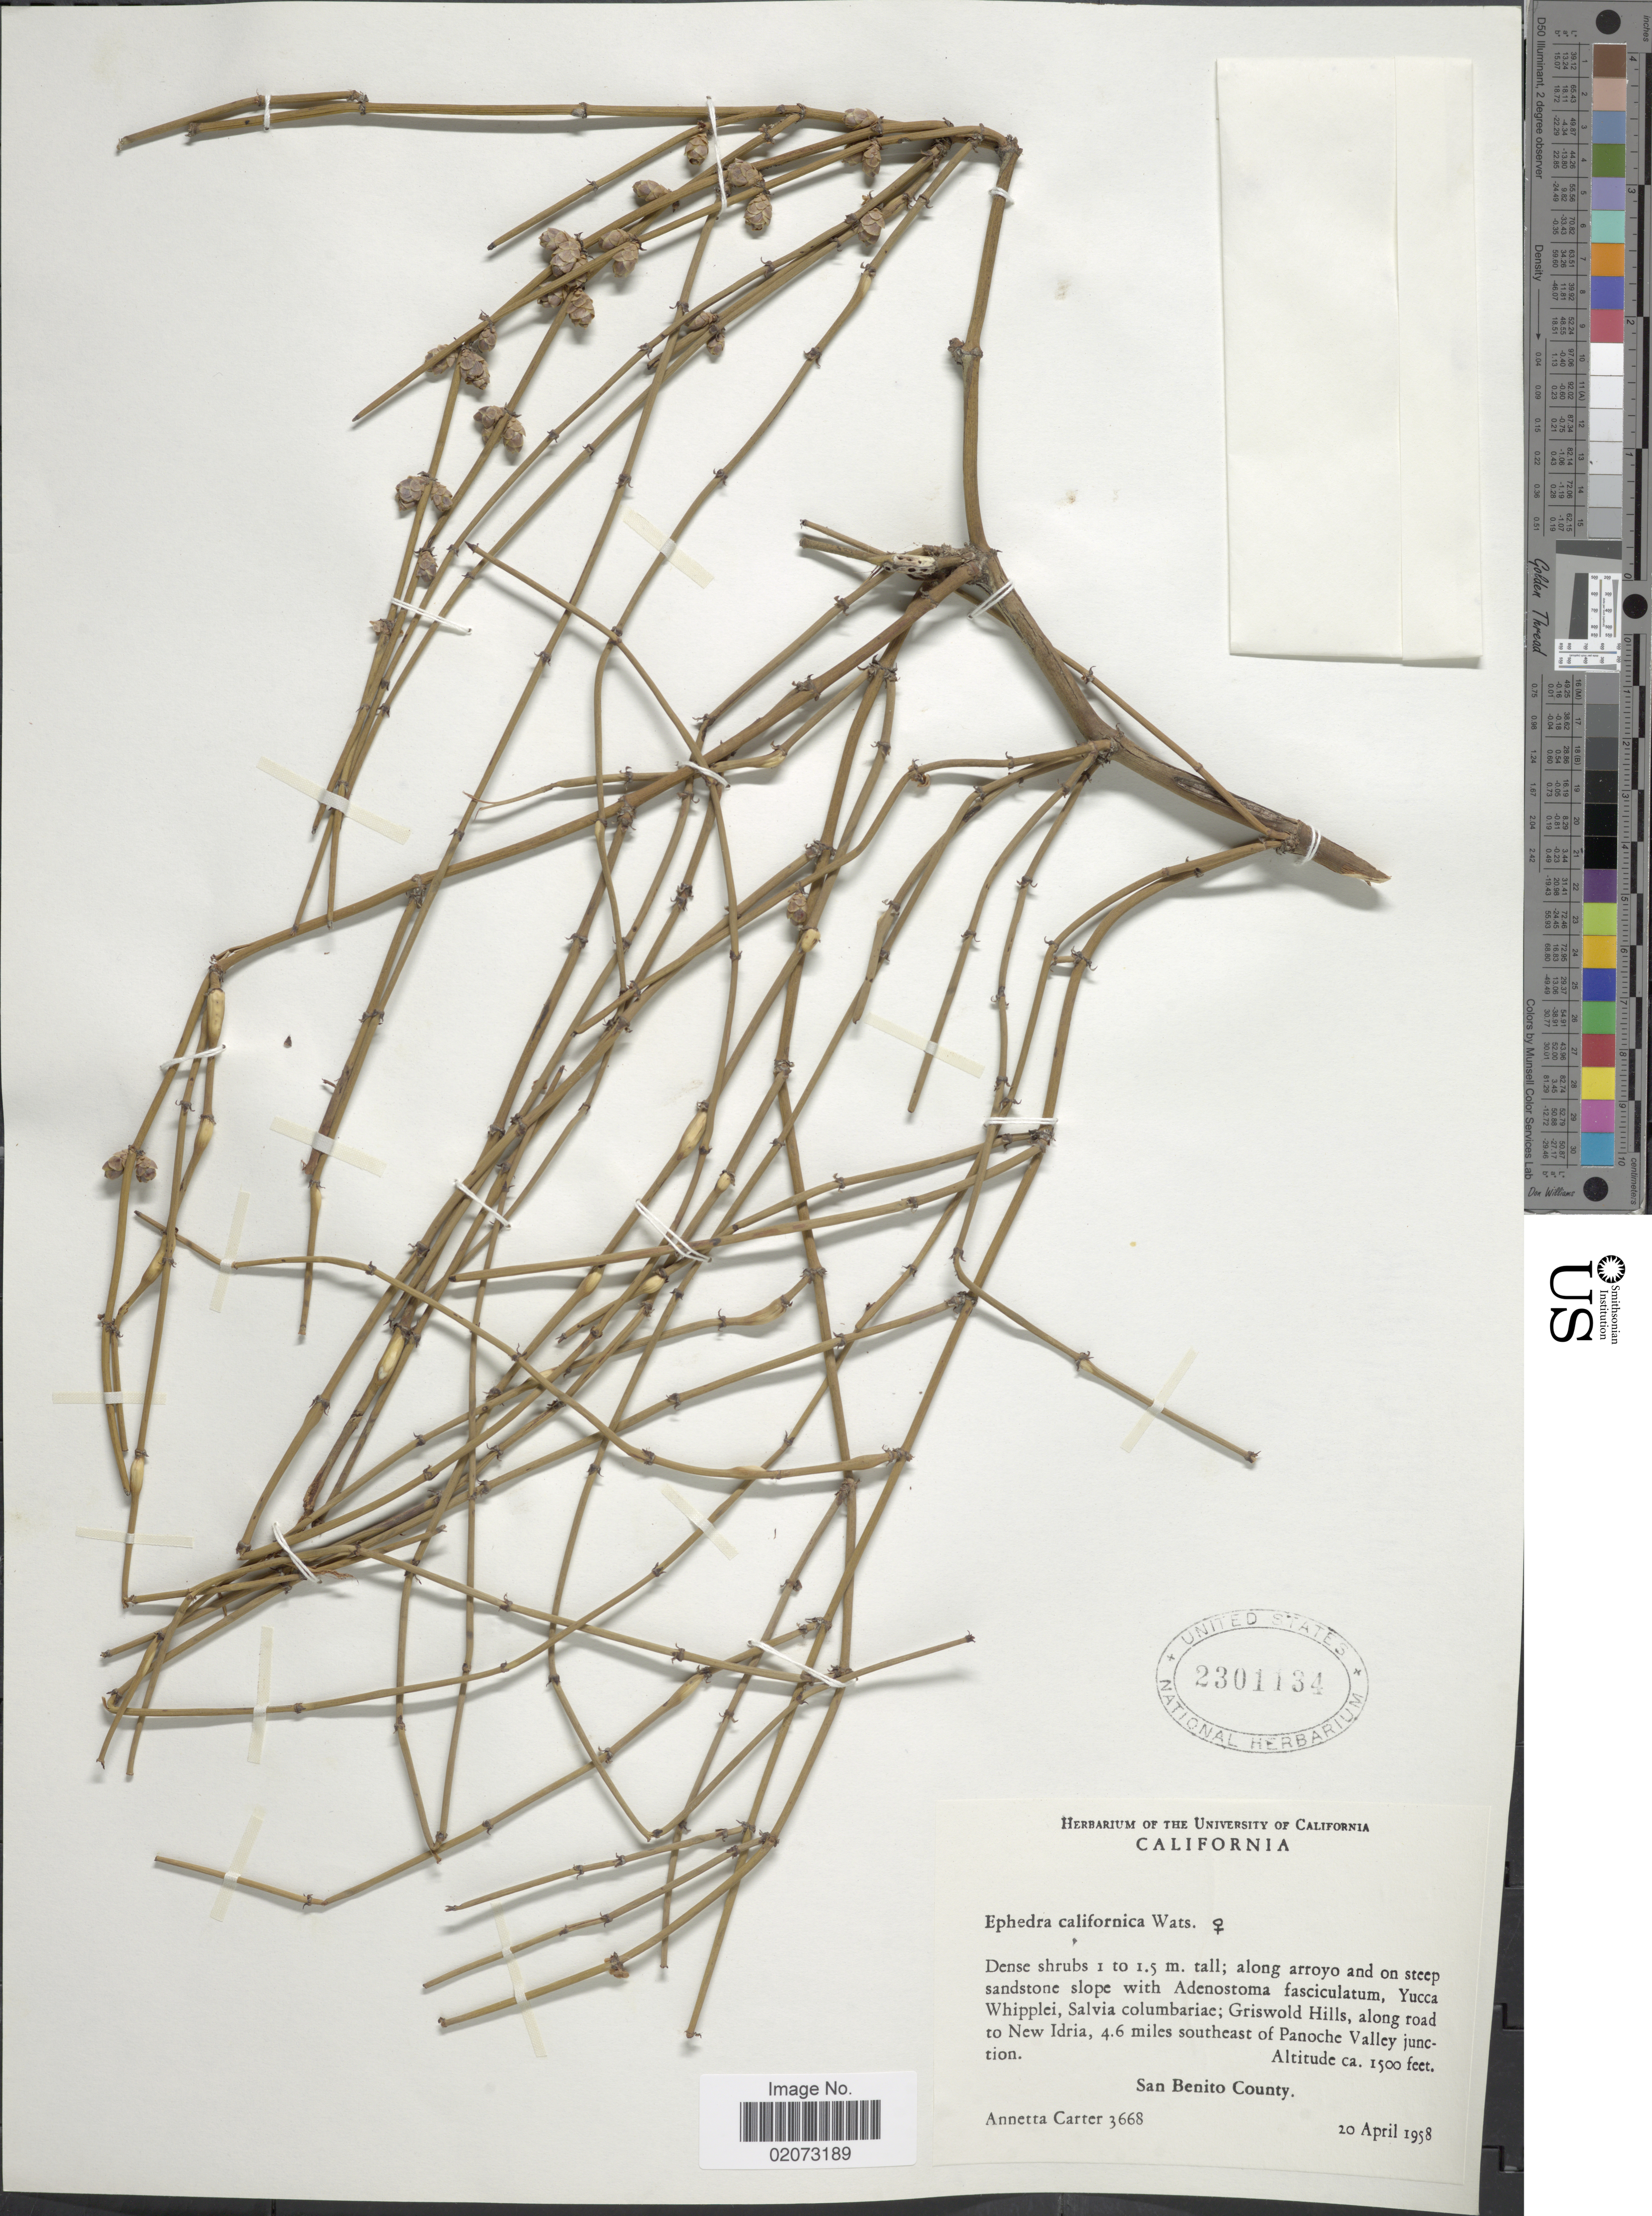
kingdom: Plantae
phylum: Tracheophyta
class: Gnetopsida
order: Ephedrales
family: Ephedraceae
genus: Ephedra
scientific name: Ephedra californica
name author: S. Watson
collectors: A. M. Carter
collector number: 3668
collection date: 1958-04-20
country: United States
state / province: California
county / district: San Benito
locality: Griswold Hills, along road to New Idria, 4.6 miles southeast of Panoche Valley junction. San Benito County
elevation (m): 457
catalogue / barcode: US 2301134